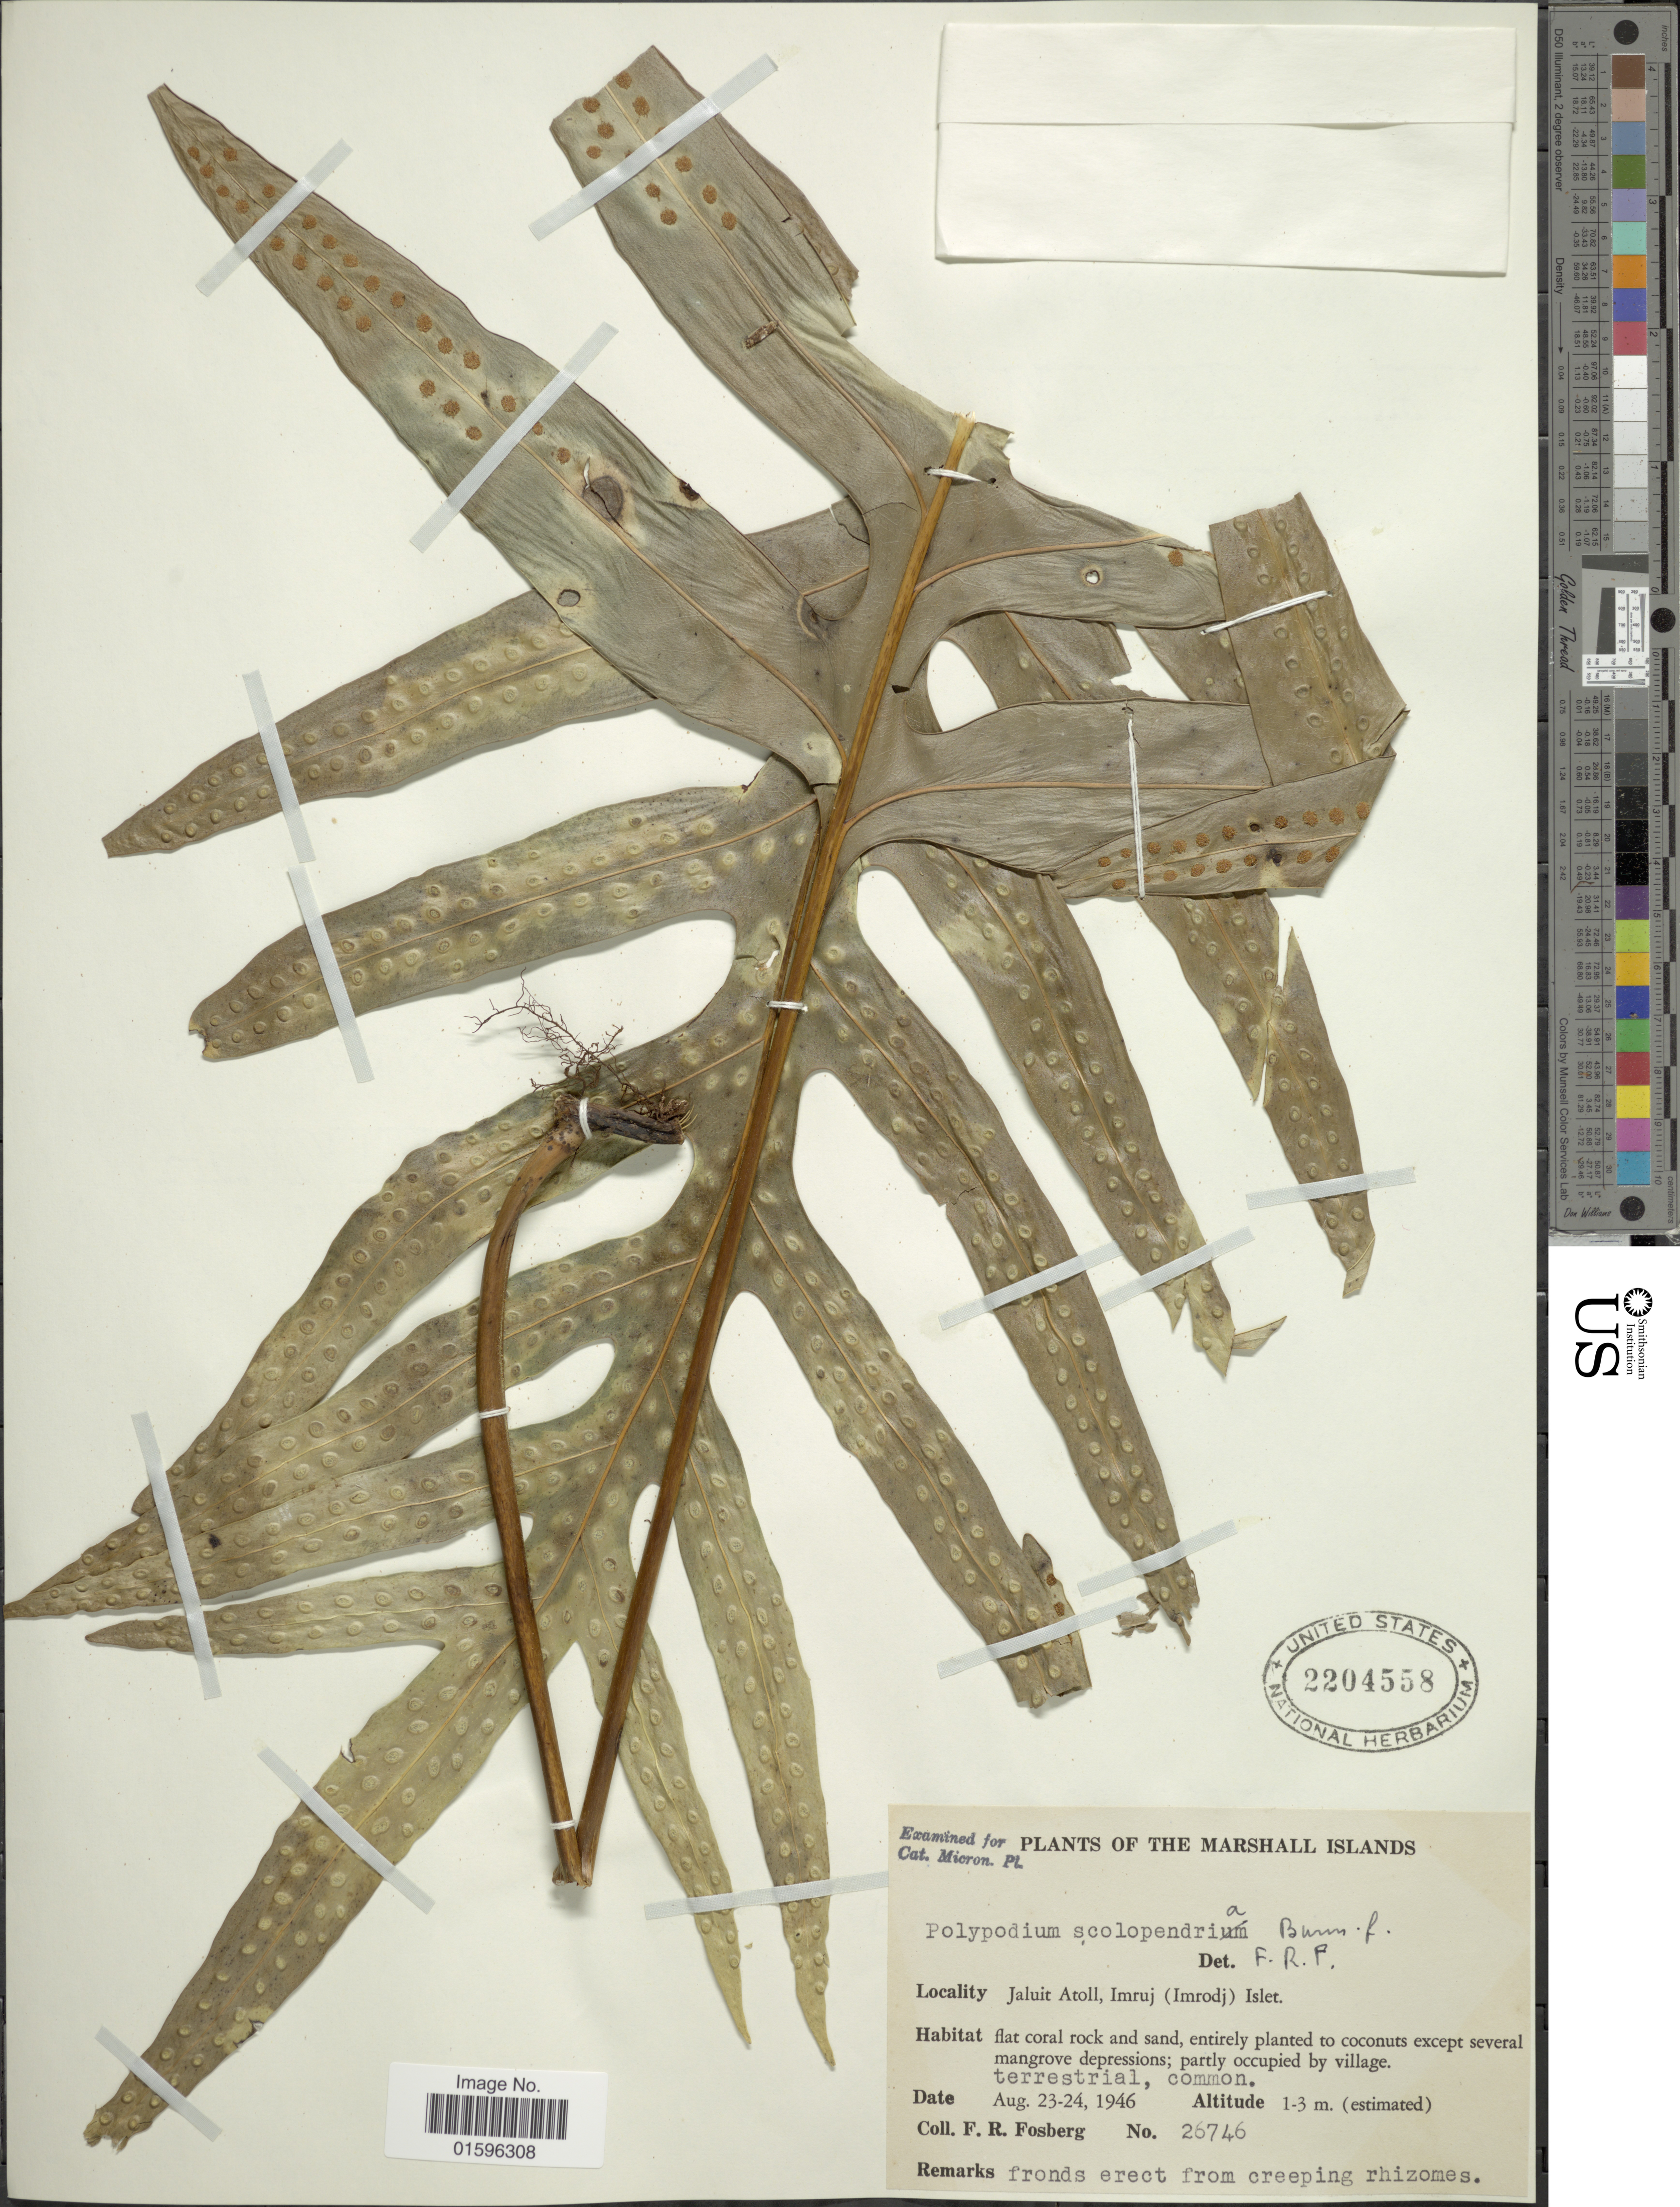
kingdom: Plantae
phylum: Tracheophyta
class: Polypodiopsida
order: Polypodiales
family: Polypodiaceae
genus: Polypodium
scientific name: Polypodium scolopendria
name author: Burm. f.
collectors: F. R. Fosberg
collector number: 26746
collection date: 1946-08-23/1946-08-24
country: Marshall Islands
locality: Marshall Islands, Jaluit Atoll, Imruj (Imrodj) Islet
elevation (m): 1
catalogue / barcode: US 2204558